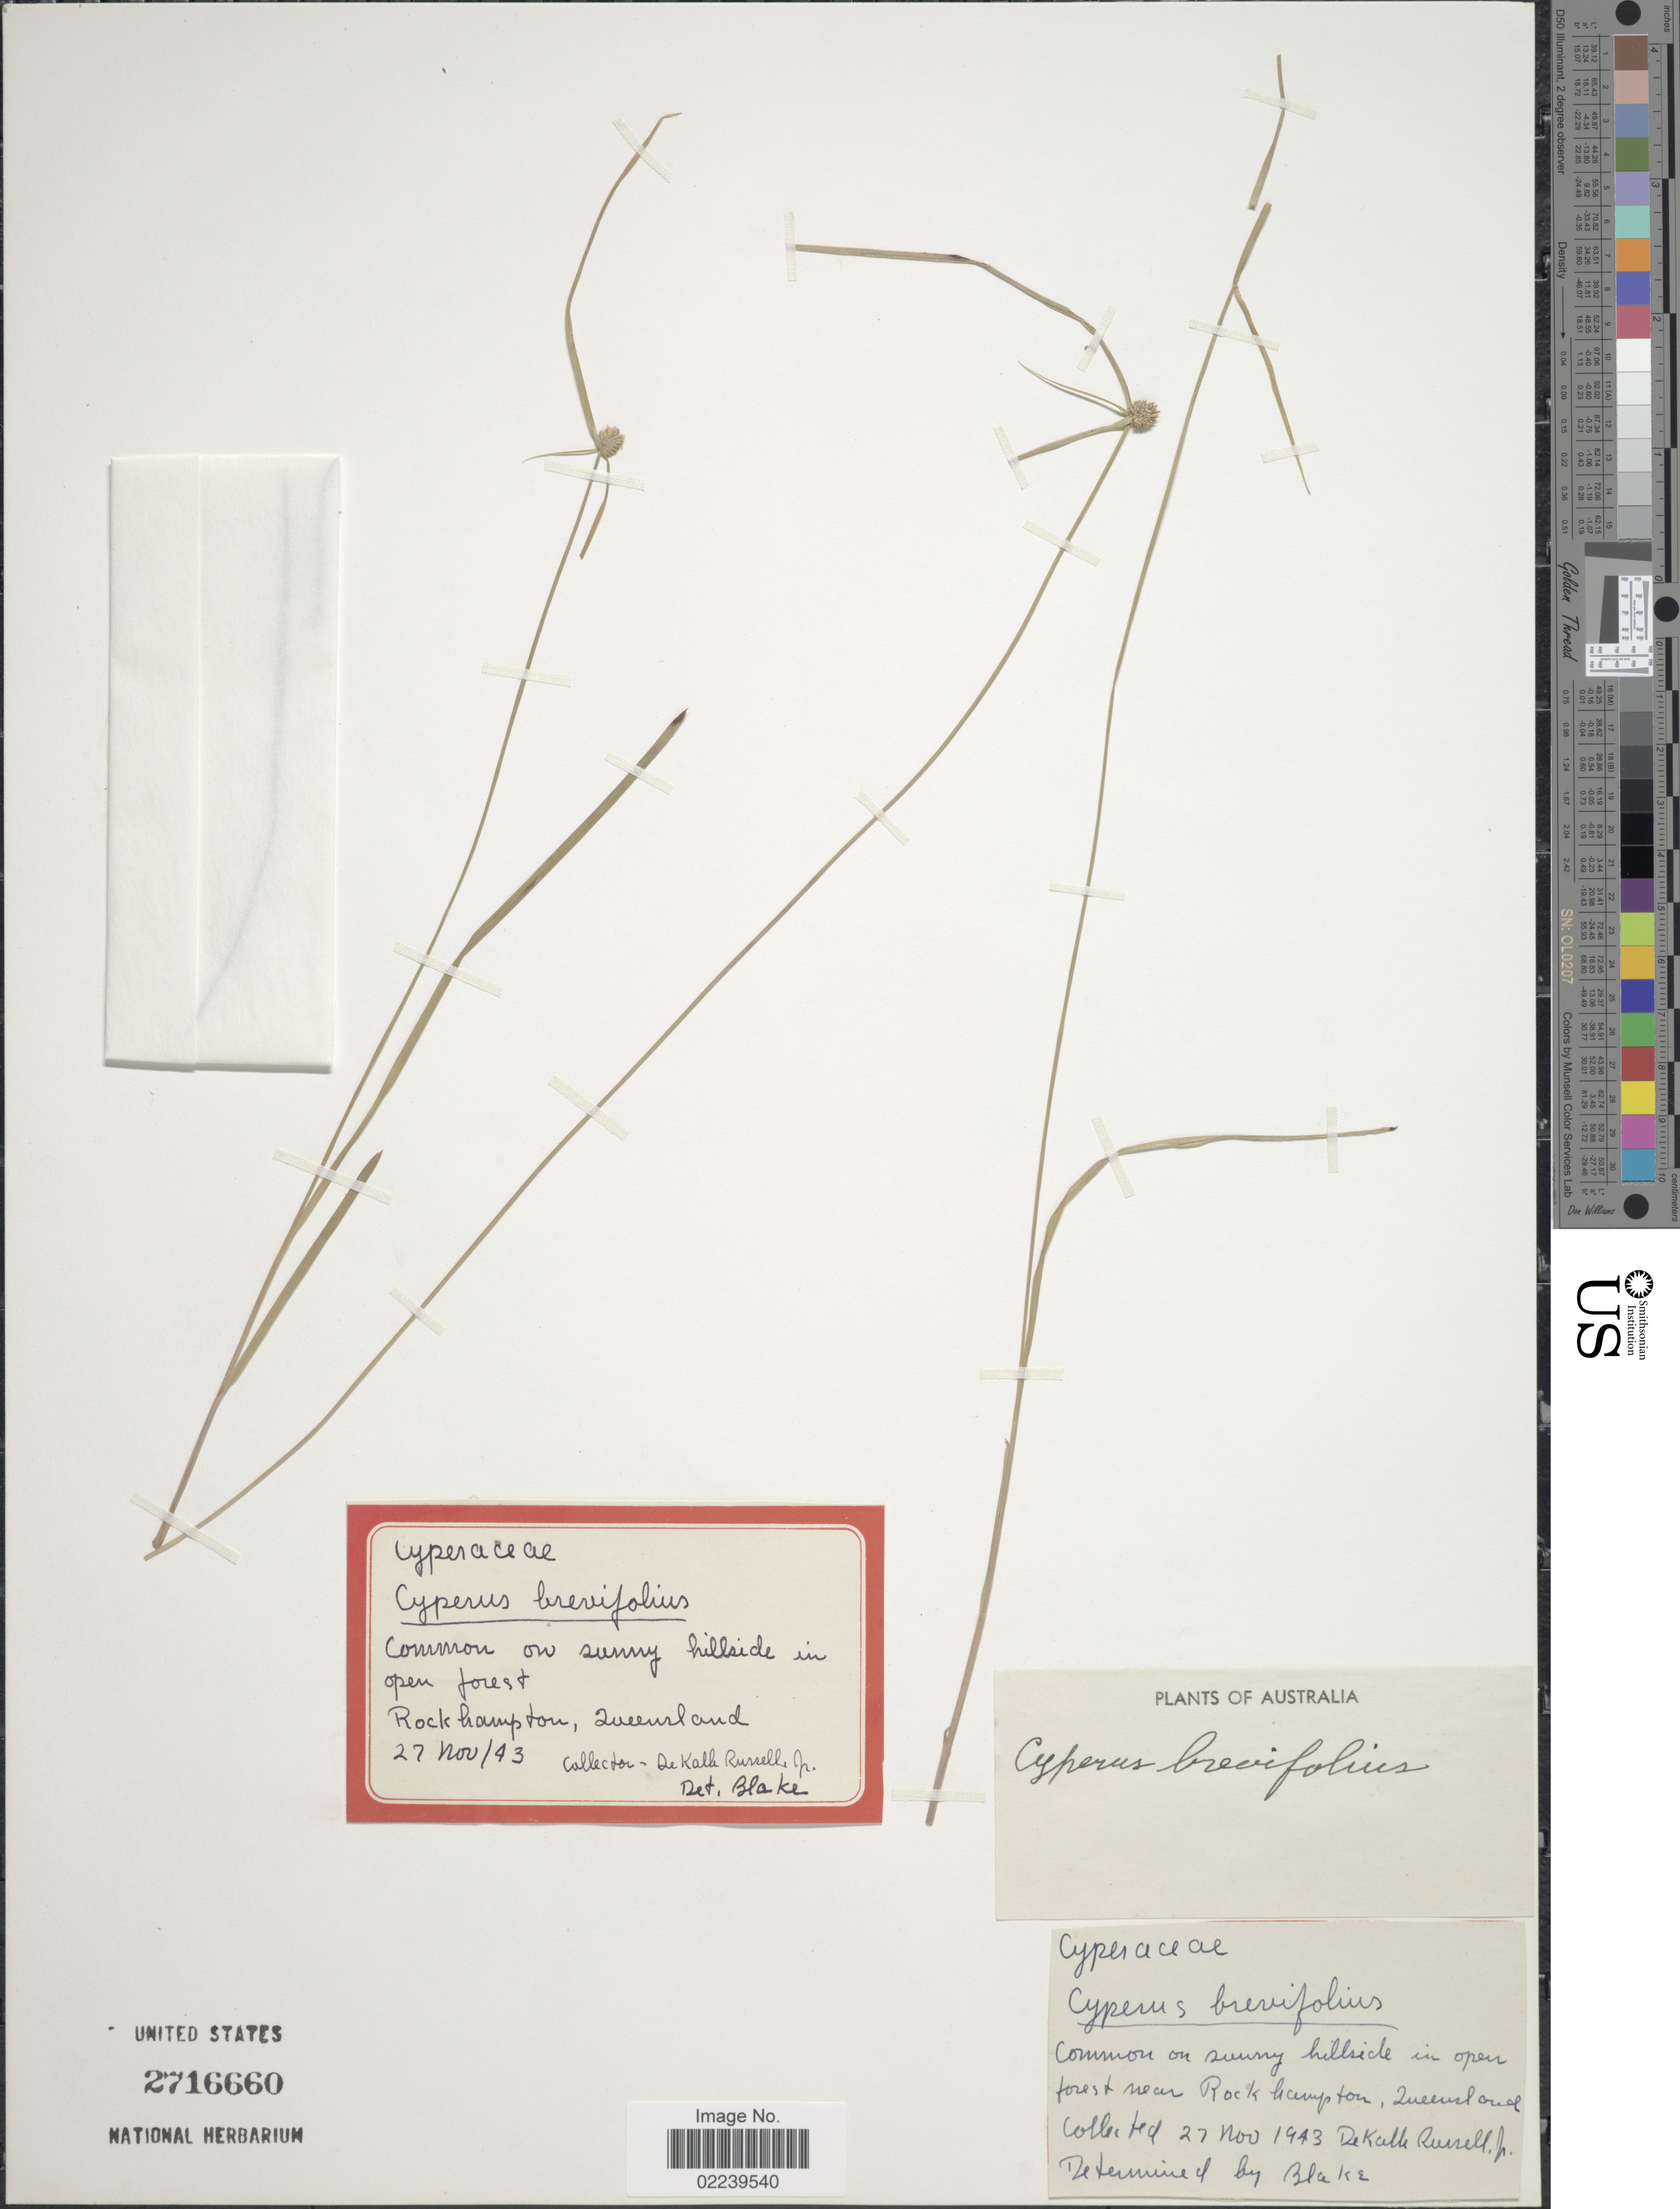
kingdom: Plantae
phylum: Tracheophyta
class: Liliopsida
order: Poales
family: Cyperaceae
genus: Cyperus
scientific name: Cyperus brevifolius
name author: (Rottb.) Hassk.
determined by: Strong, M. T., (US), Smithsonian Institution - National Museum of Natural History (UNITED STATES)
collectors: D. K. Russell Jr.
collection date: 1943-11-27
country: Australia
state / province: Queensland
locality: In open forest near Rock Hampton, Queensland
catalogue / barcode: US 2716660